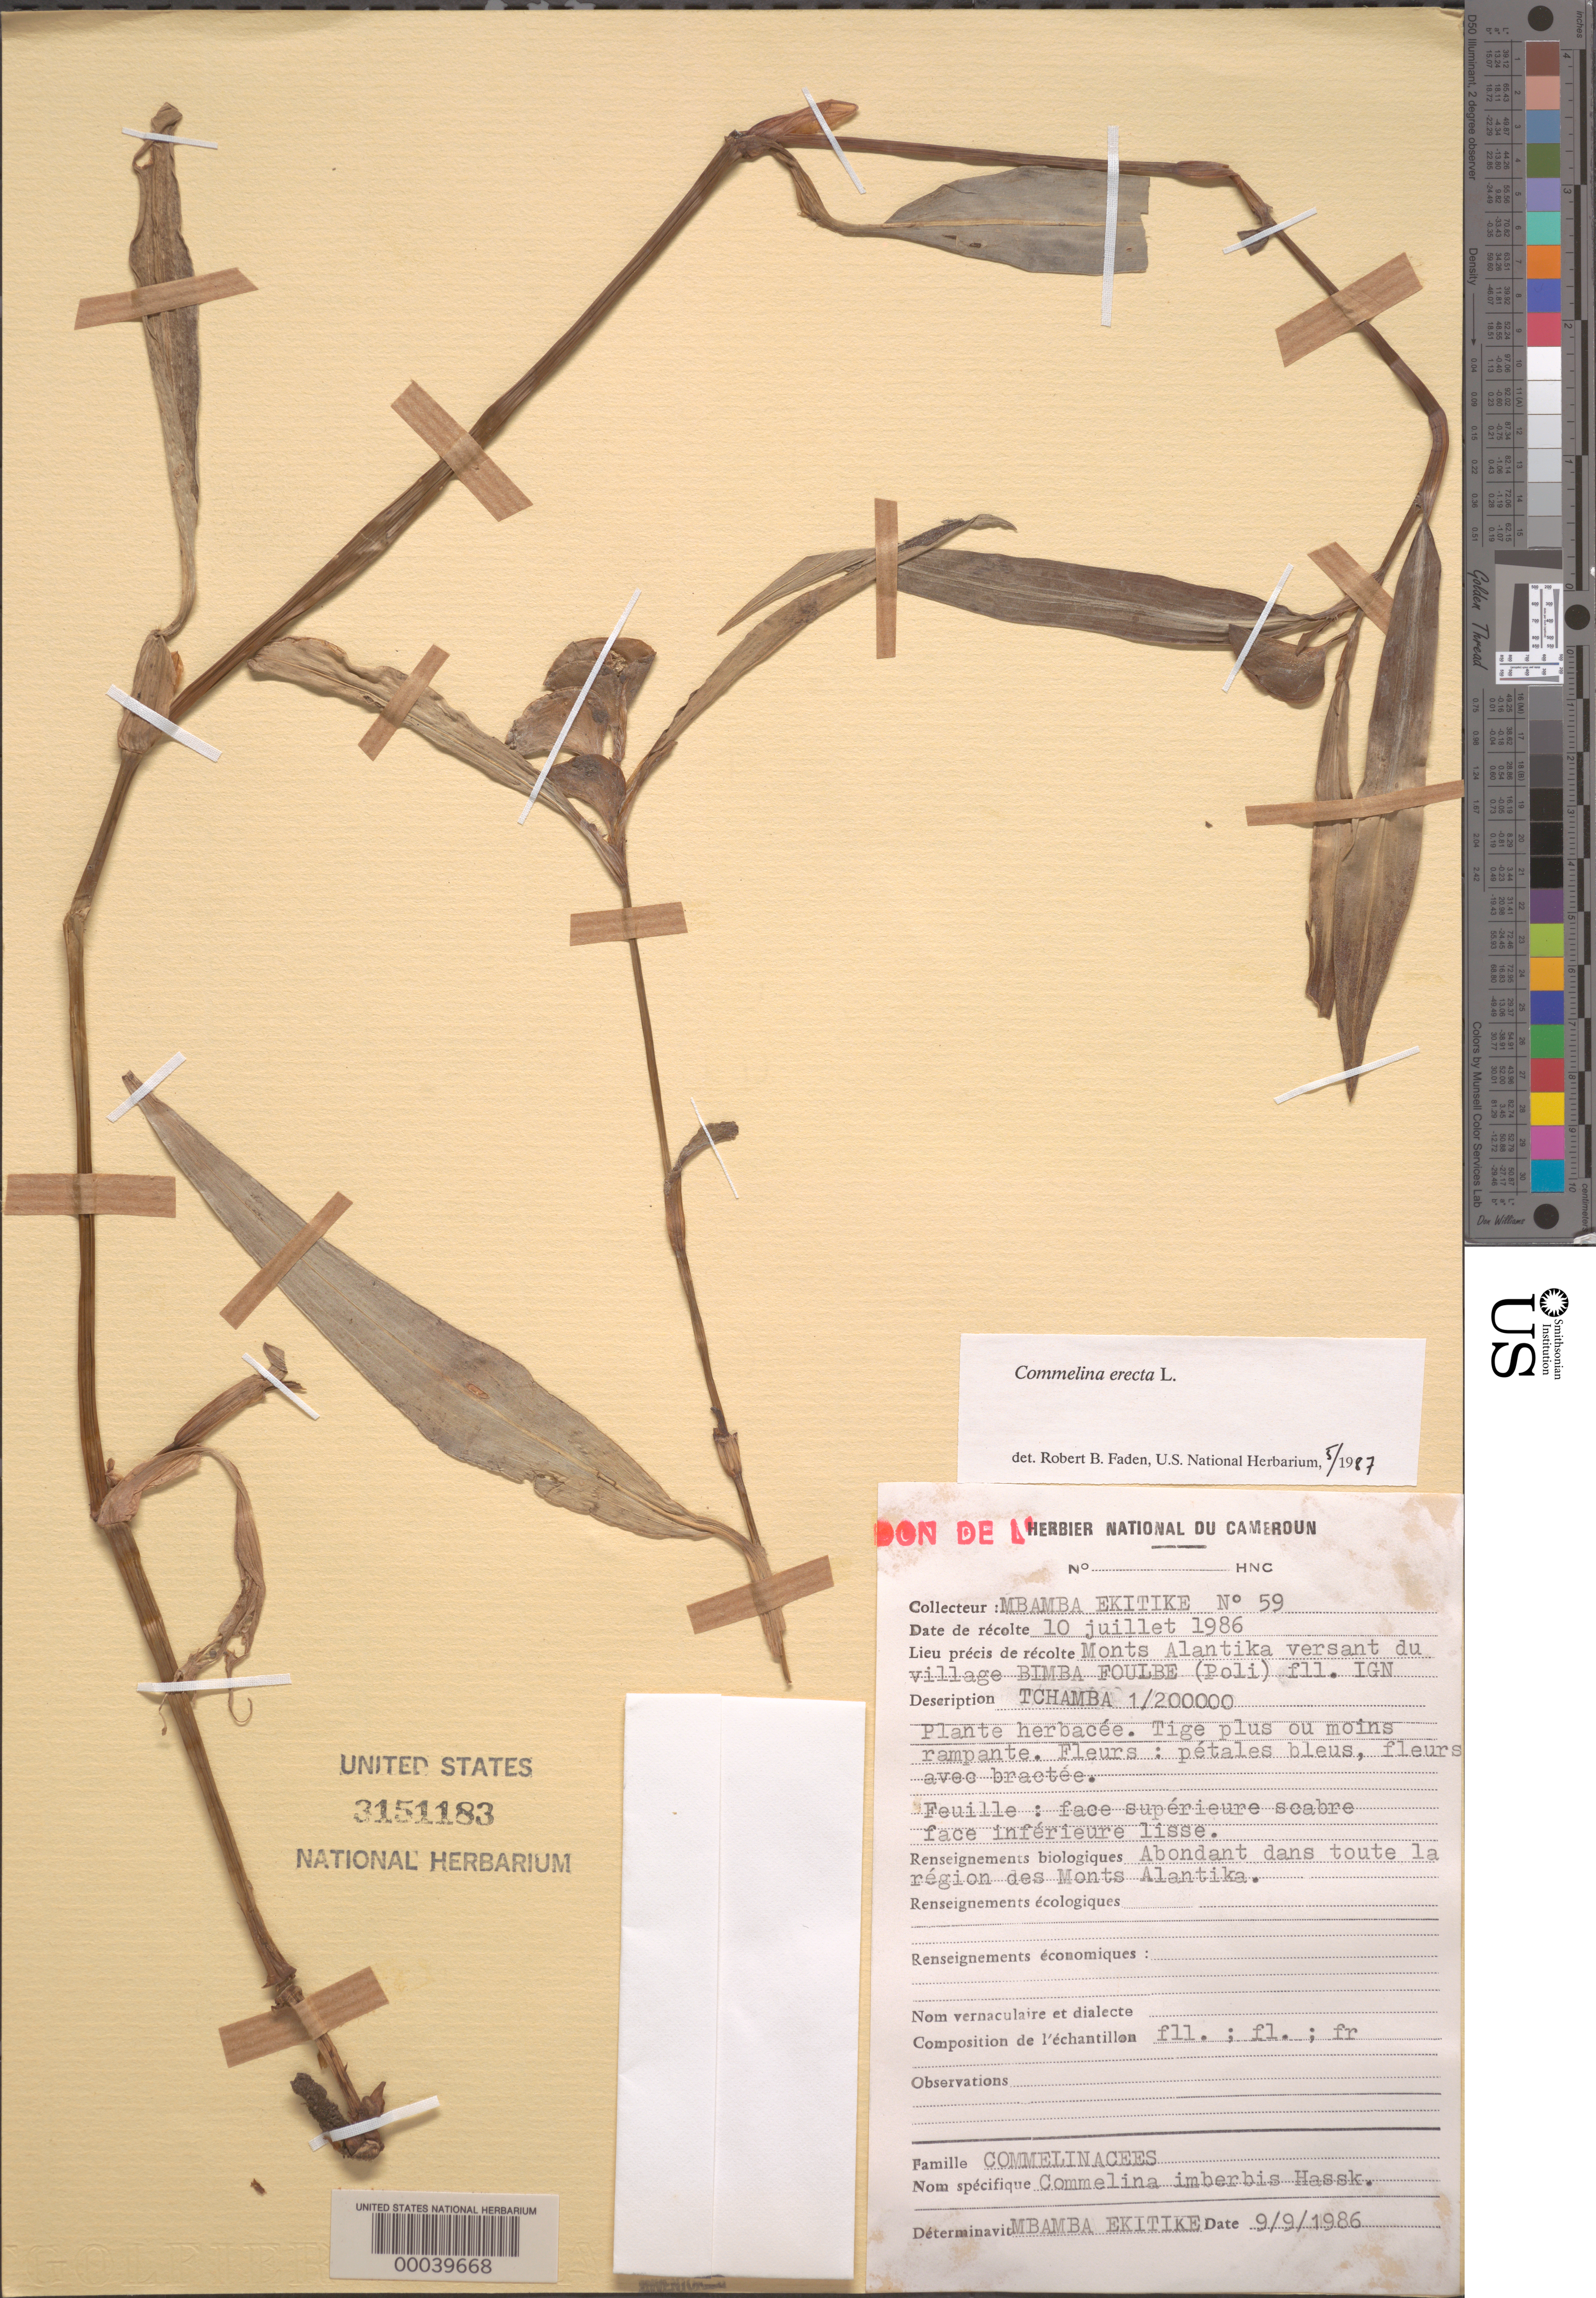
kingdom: Plantae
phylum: Tracheophyta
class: Liliopsida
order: Commelinales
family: Commelinaceae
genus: Commelina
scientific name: Commelina erecta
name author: L.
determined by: Faden, Robert B., (US), Smithsonian Institution - National Museum of Natural History (UNITED STATES)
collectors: M. Ekitike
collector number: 59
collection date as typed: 10 Jul 1986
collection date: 1986-07-10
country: Cameroon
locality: Monts alantika near bimba foulee village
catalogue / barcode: US 3151183